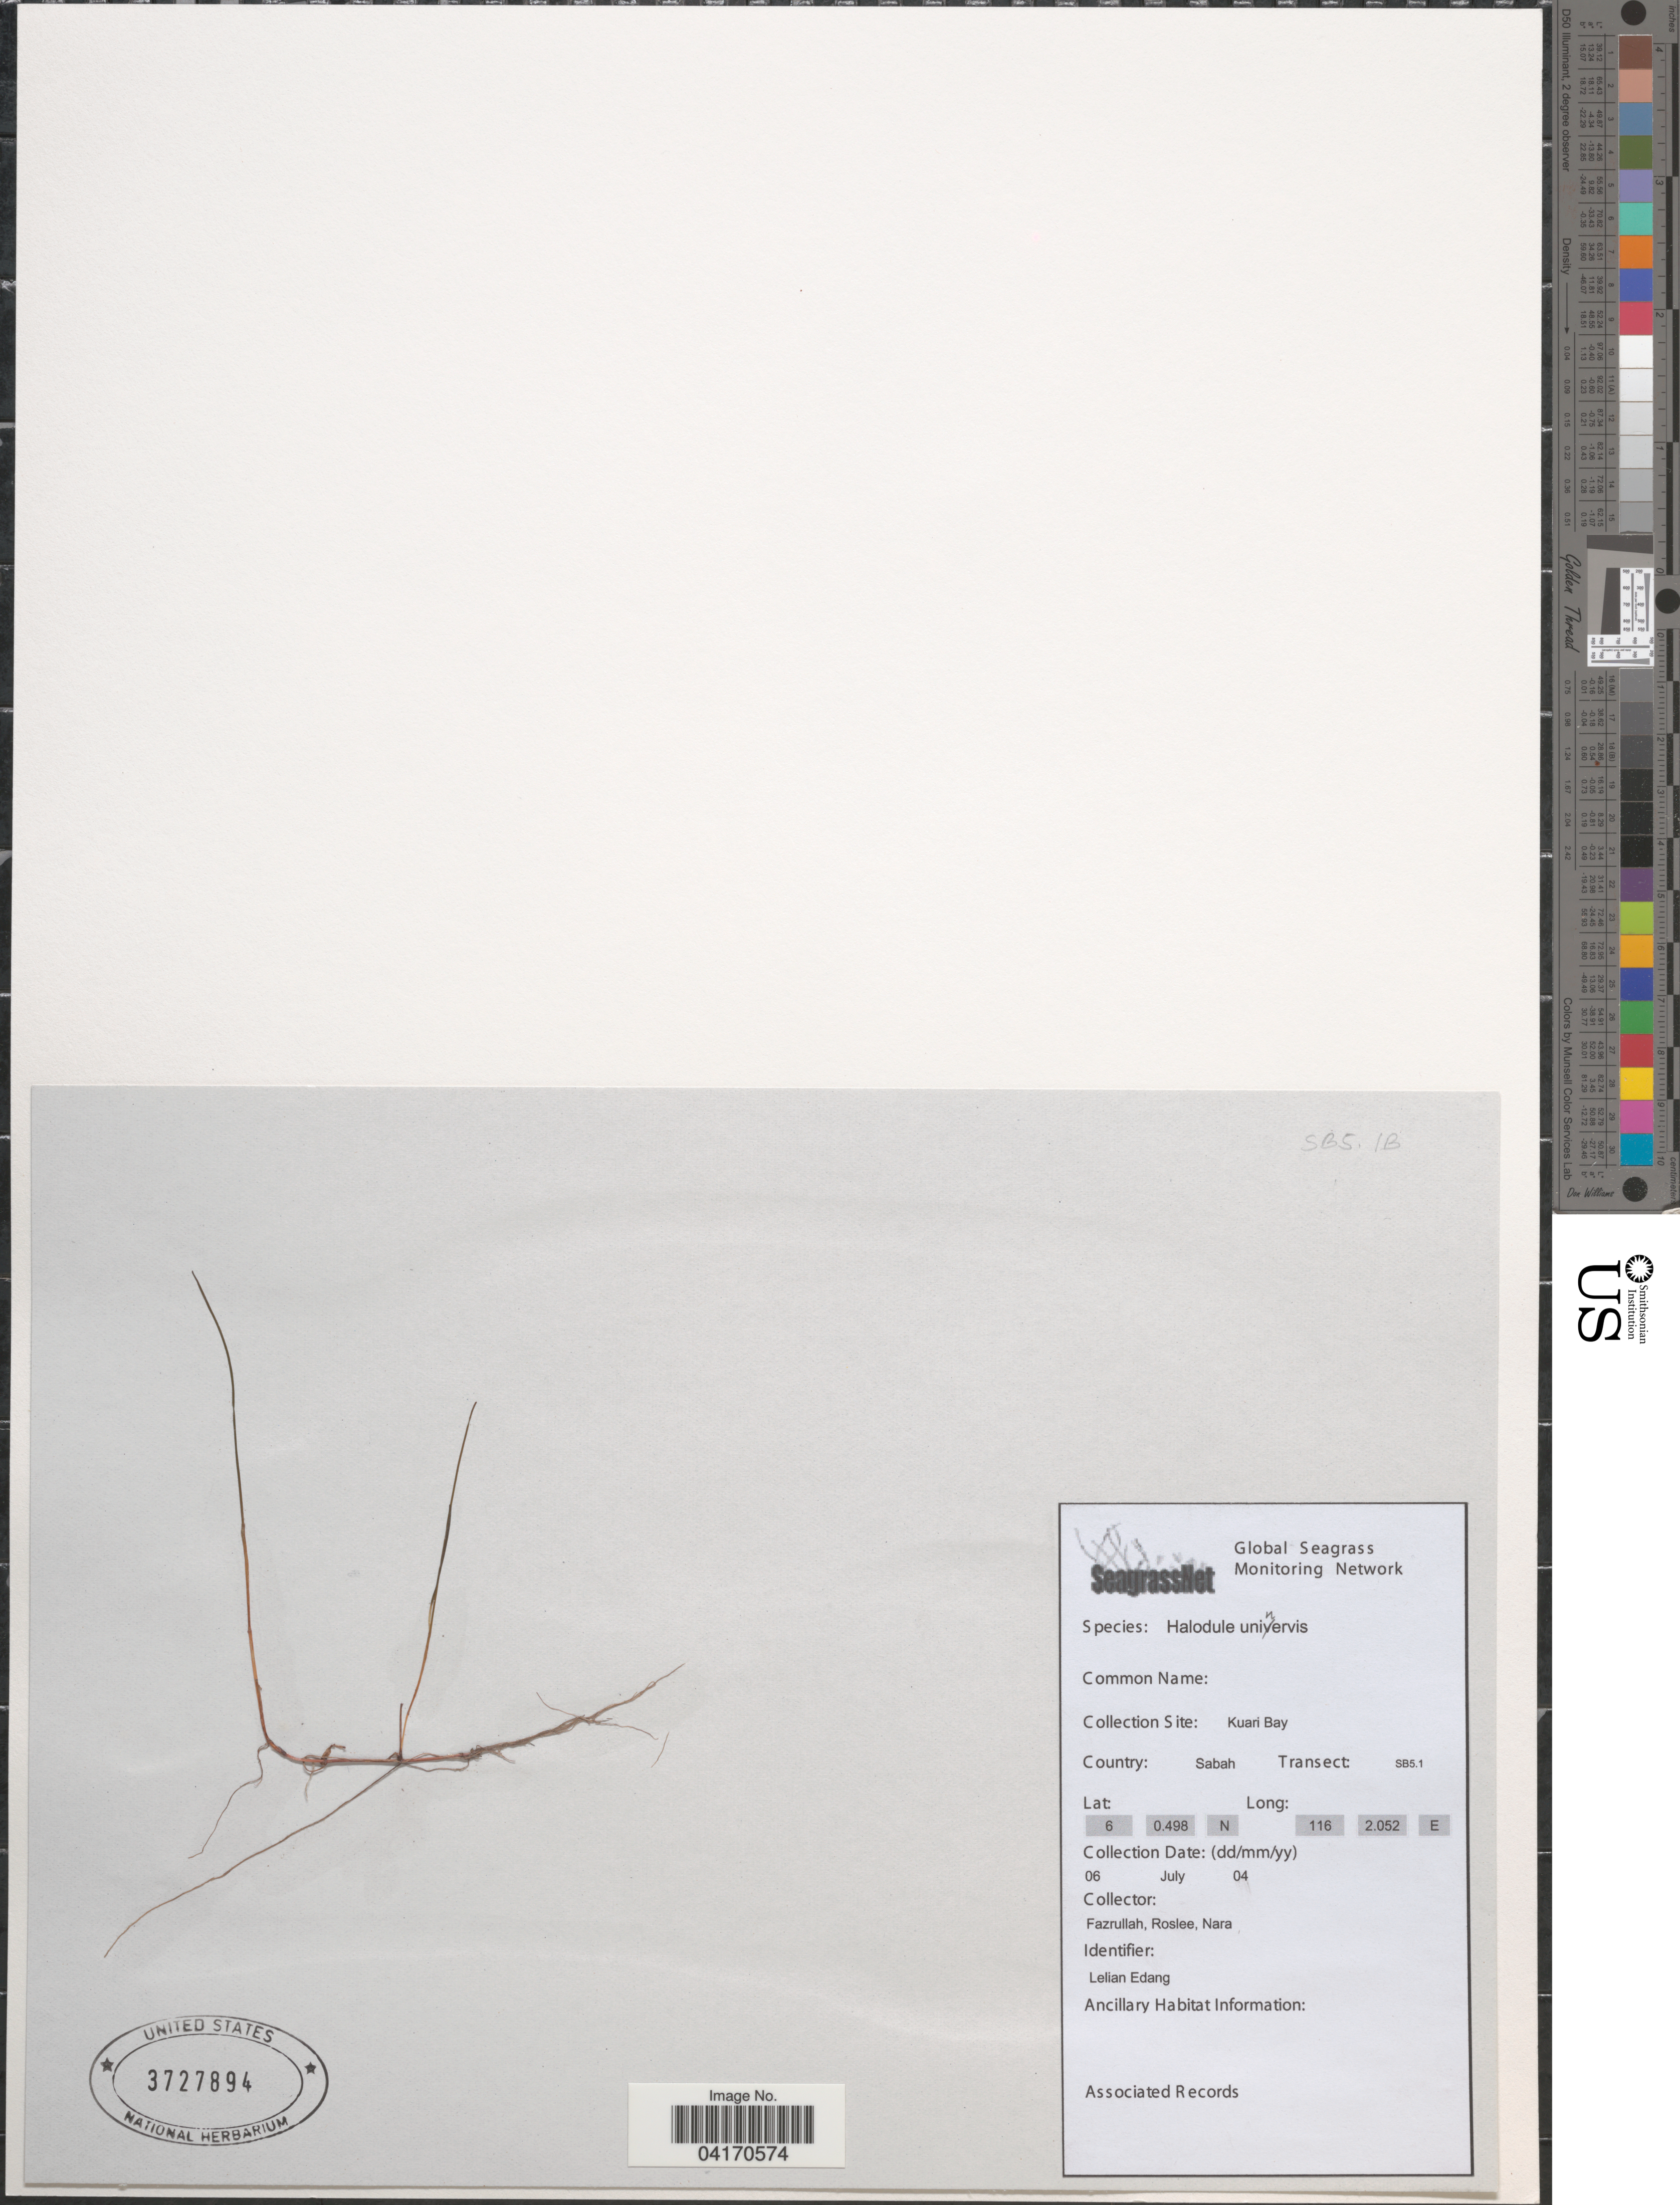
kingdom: Plantae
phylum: Tracheophyta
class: Liliopsida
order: Alismatales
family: Cymodoceaceae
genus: Halodule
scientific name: Halodule uninervis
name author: (Forssk.) Asch.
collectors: Fazrullah, Roslee & Nara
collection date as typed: Transcribed d/m/y: 6/7/4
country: Malaysia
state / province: Sabah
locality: Collection Site: Kuari Bay. Country: Sabah Transect: SB5.1.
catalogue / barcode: US 3727894